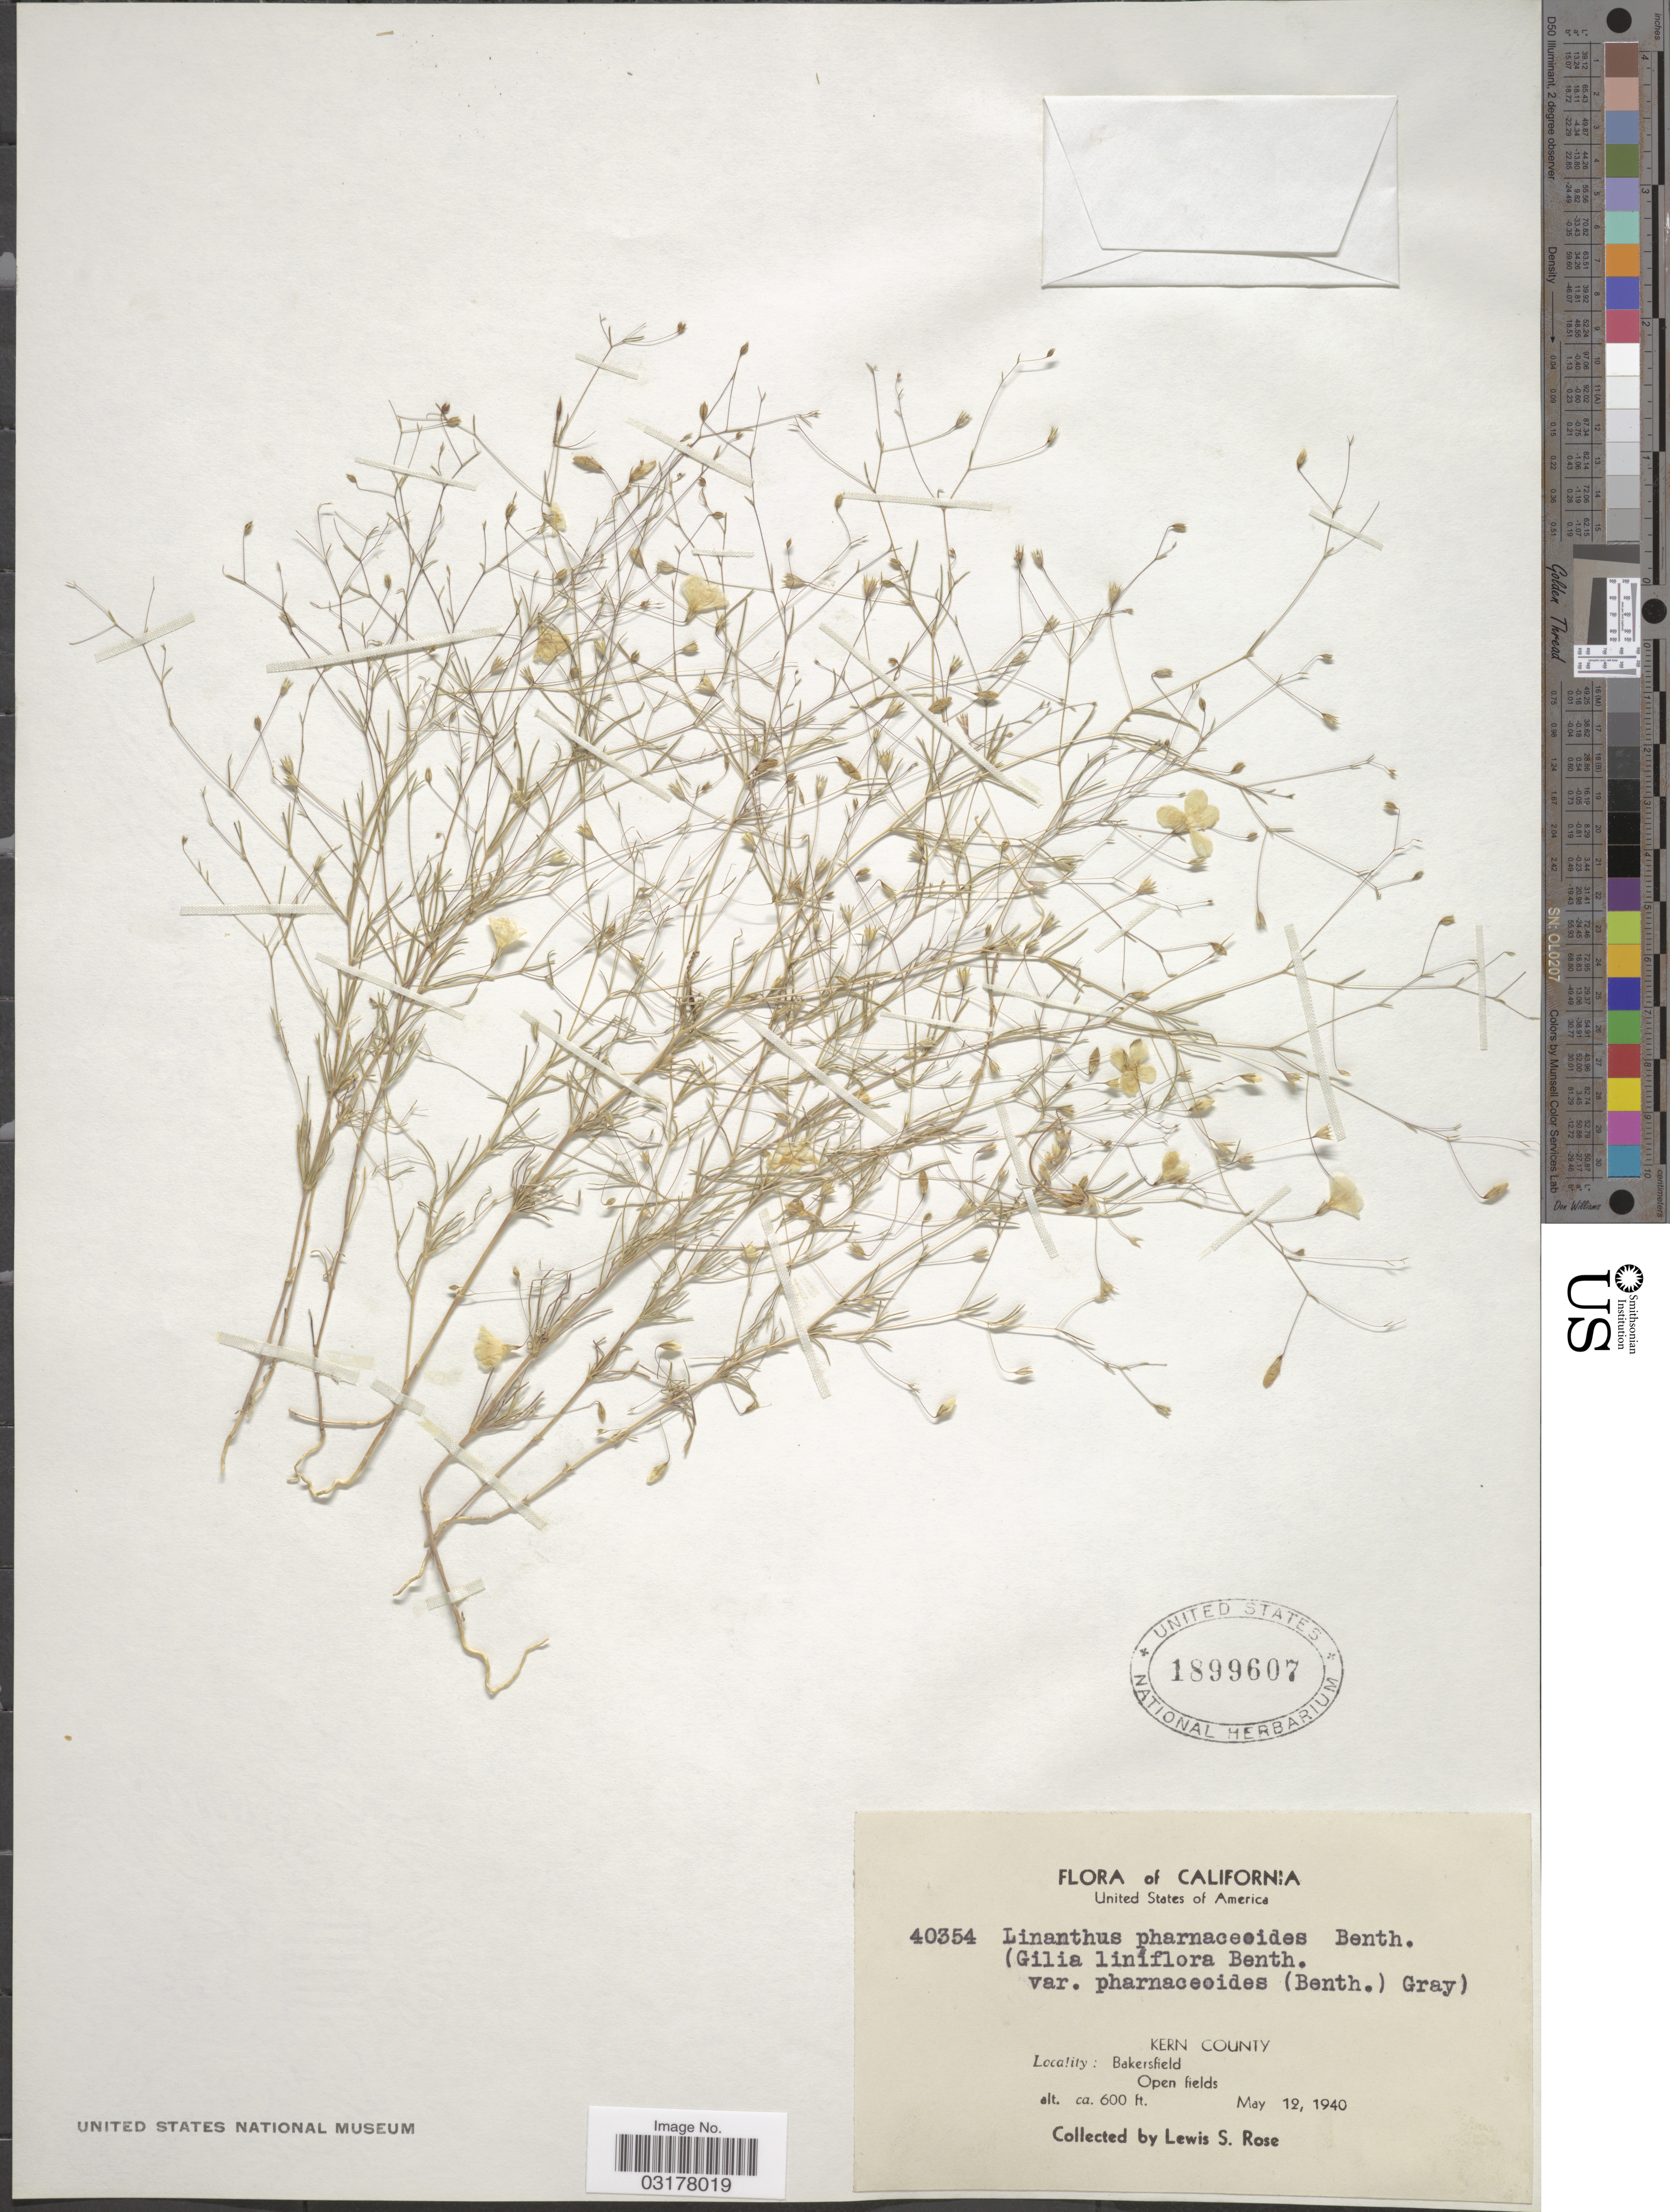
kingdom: Plantae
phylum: Tracheophyta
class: Magnoliopsida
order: Ericales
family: Polemoniaceae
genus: Leptosiphon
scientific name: Leptosiphon liniflorus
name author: (Benth.) J.M. Porter & L.A. Johnson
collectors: L. S. Rose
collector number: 40354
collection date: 1940-05-12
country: United States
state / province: California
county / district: Kern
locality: Kern County, Bakersfield.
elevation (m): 183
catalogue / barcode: US 1899607